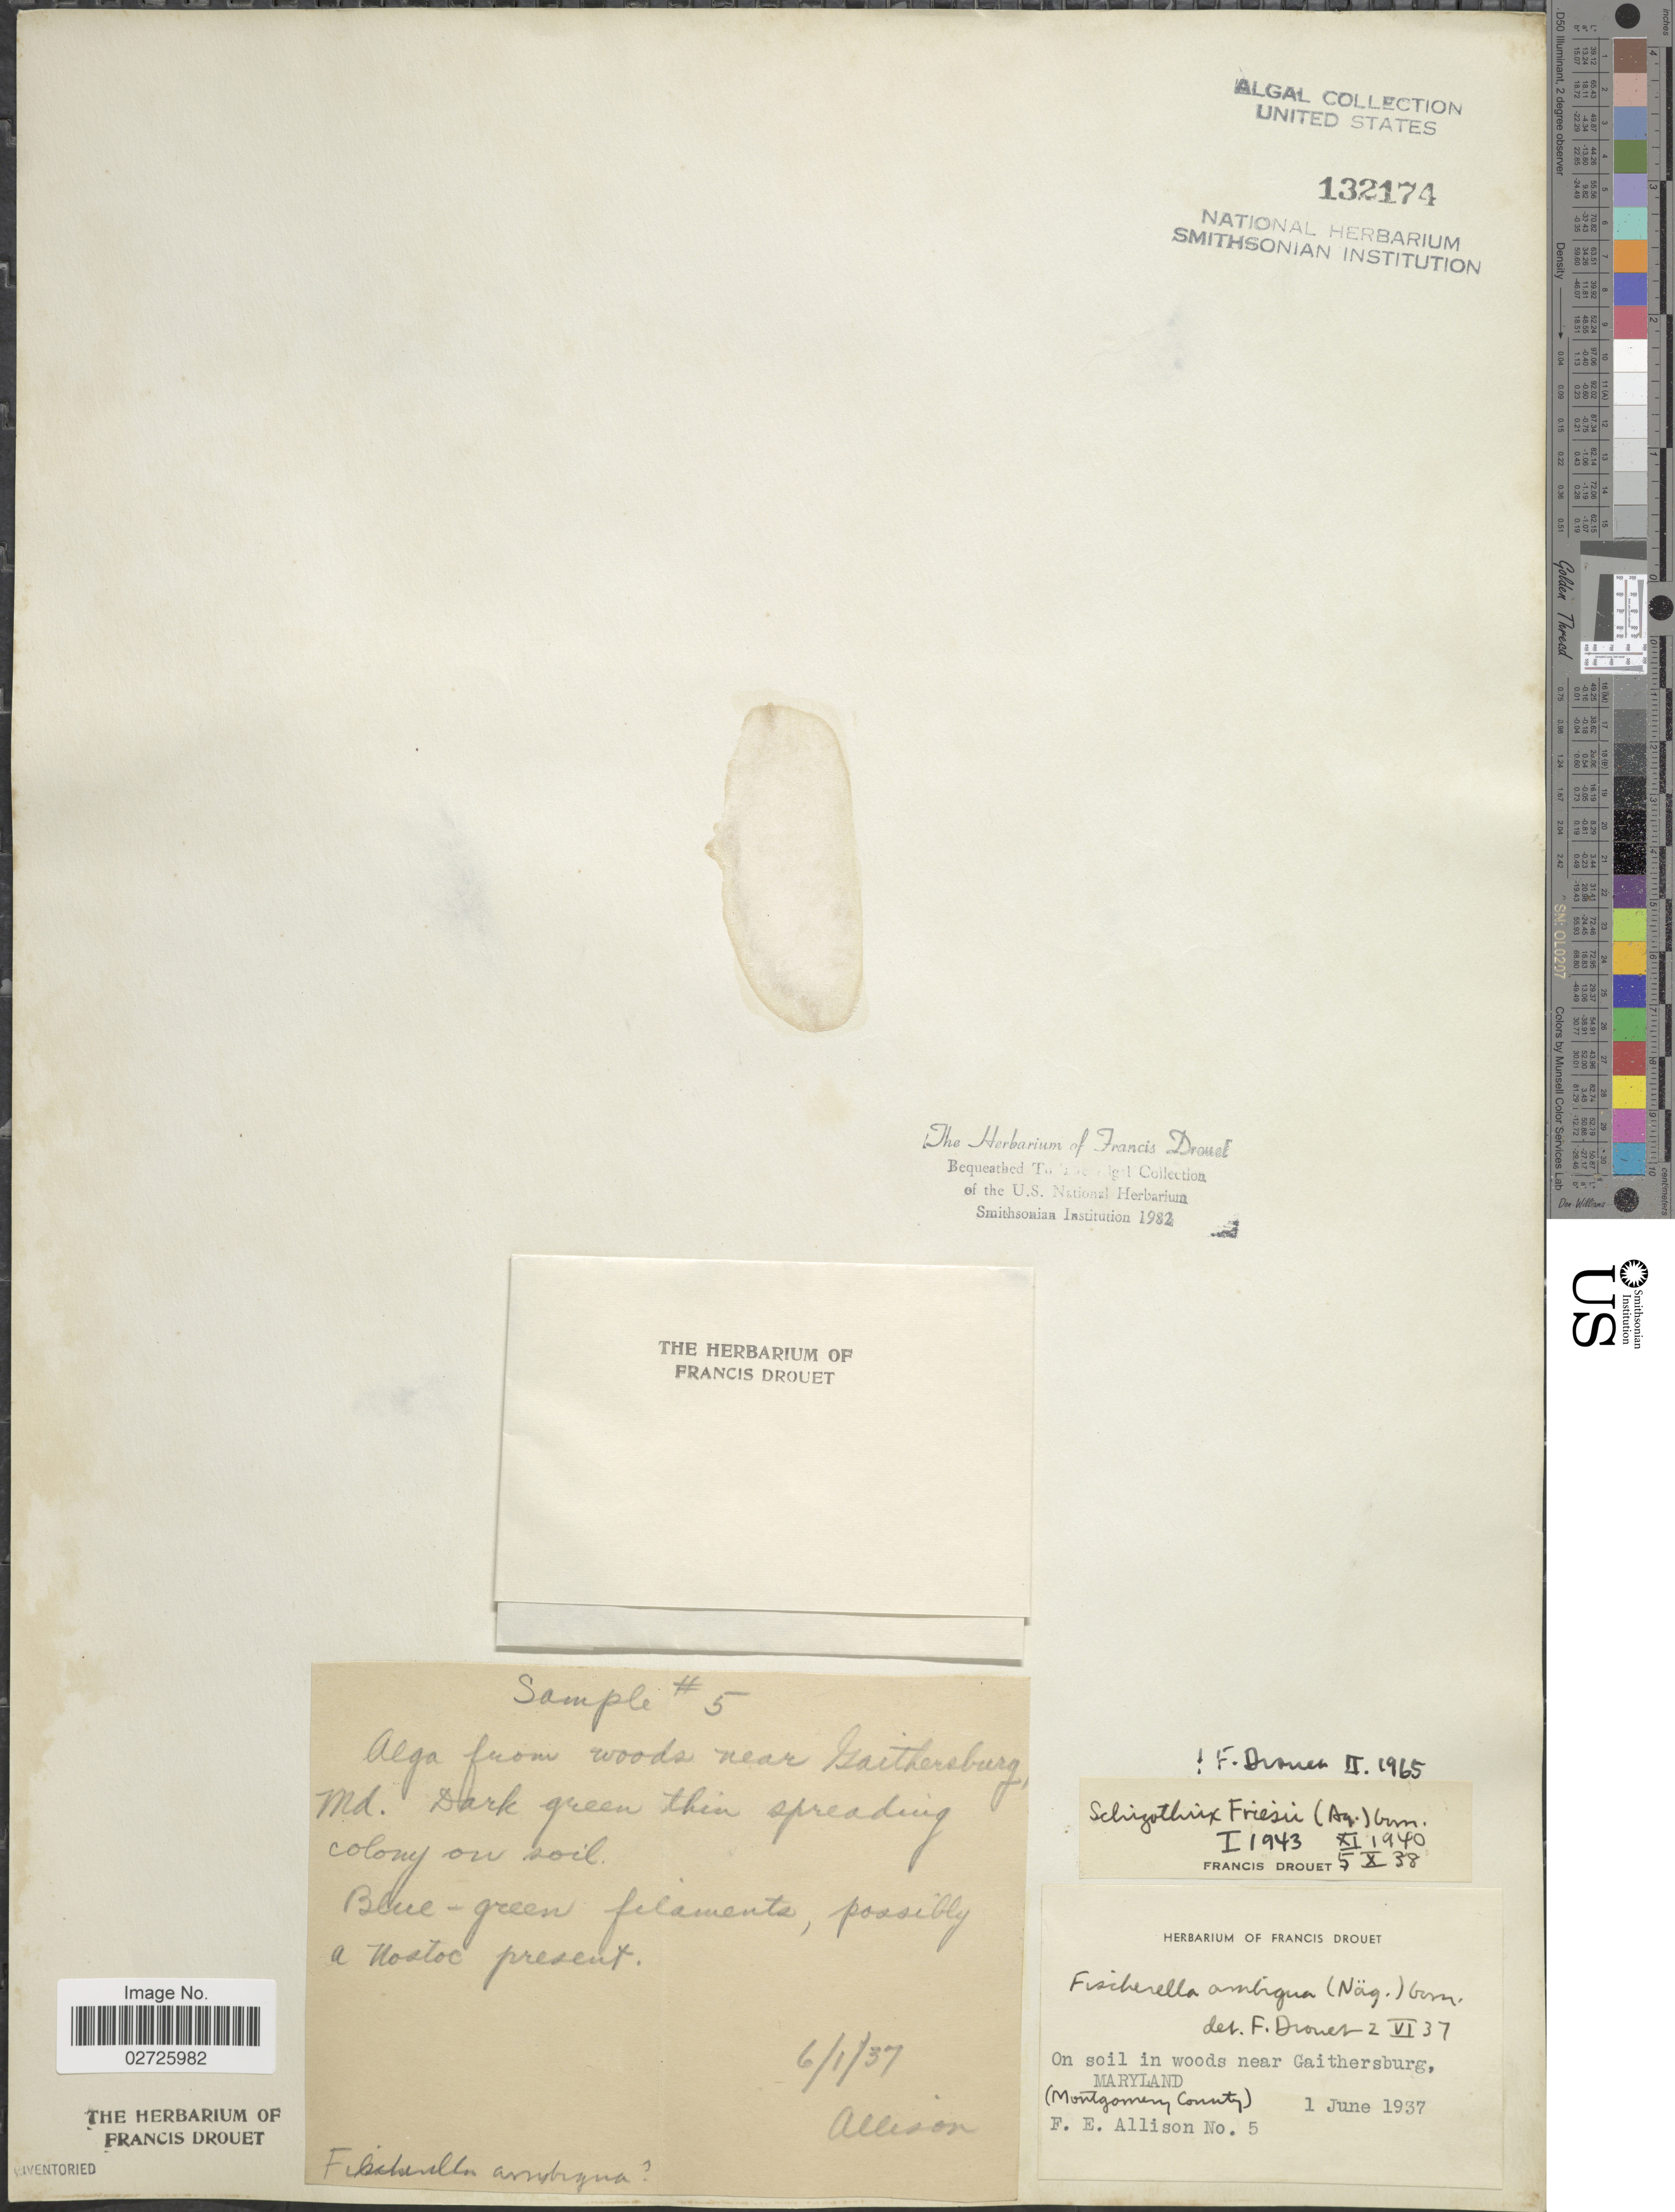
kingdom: Bacteria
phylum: Cyanobacteria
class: Cyanobacteriia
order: Leptolyngbyales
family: Trichocoleusaceae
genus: Schizothrix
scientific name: Schizothrix friesii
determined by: Drouet, F. E.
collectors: F. Allison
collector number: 5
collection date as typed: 01 June 1937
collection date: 1937-06-01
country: United States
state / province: Maryland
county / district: Montgomery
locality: Gaithersburg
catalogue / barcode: US 132174